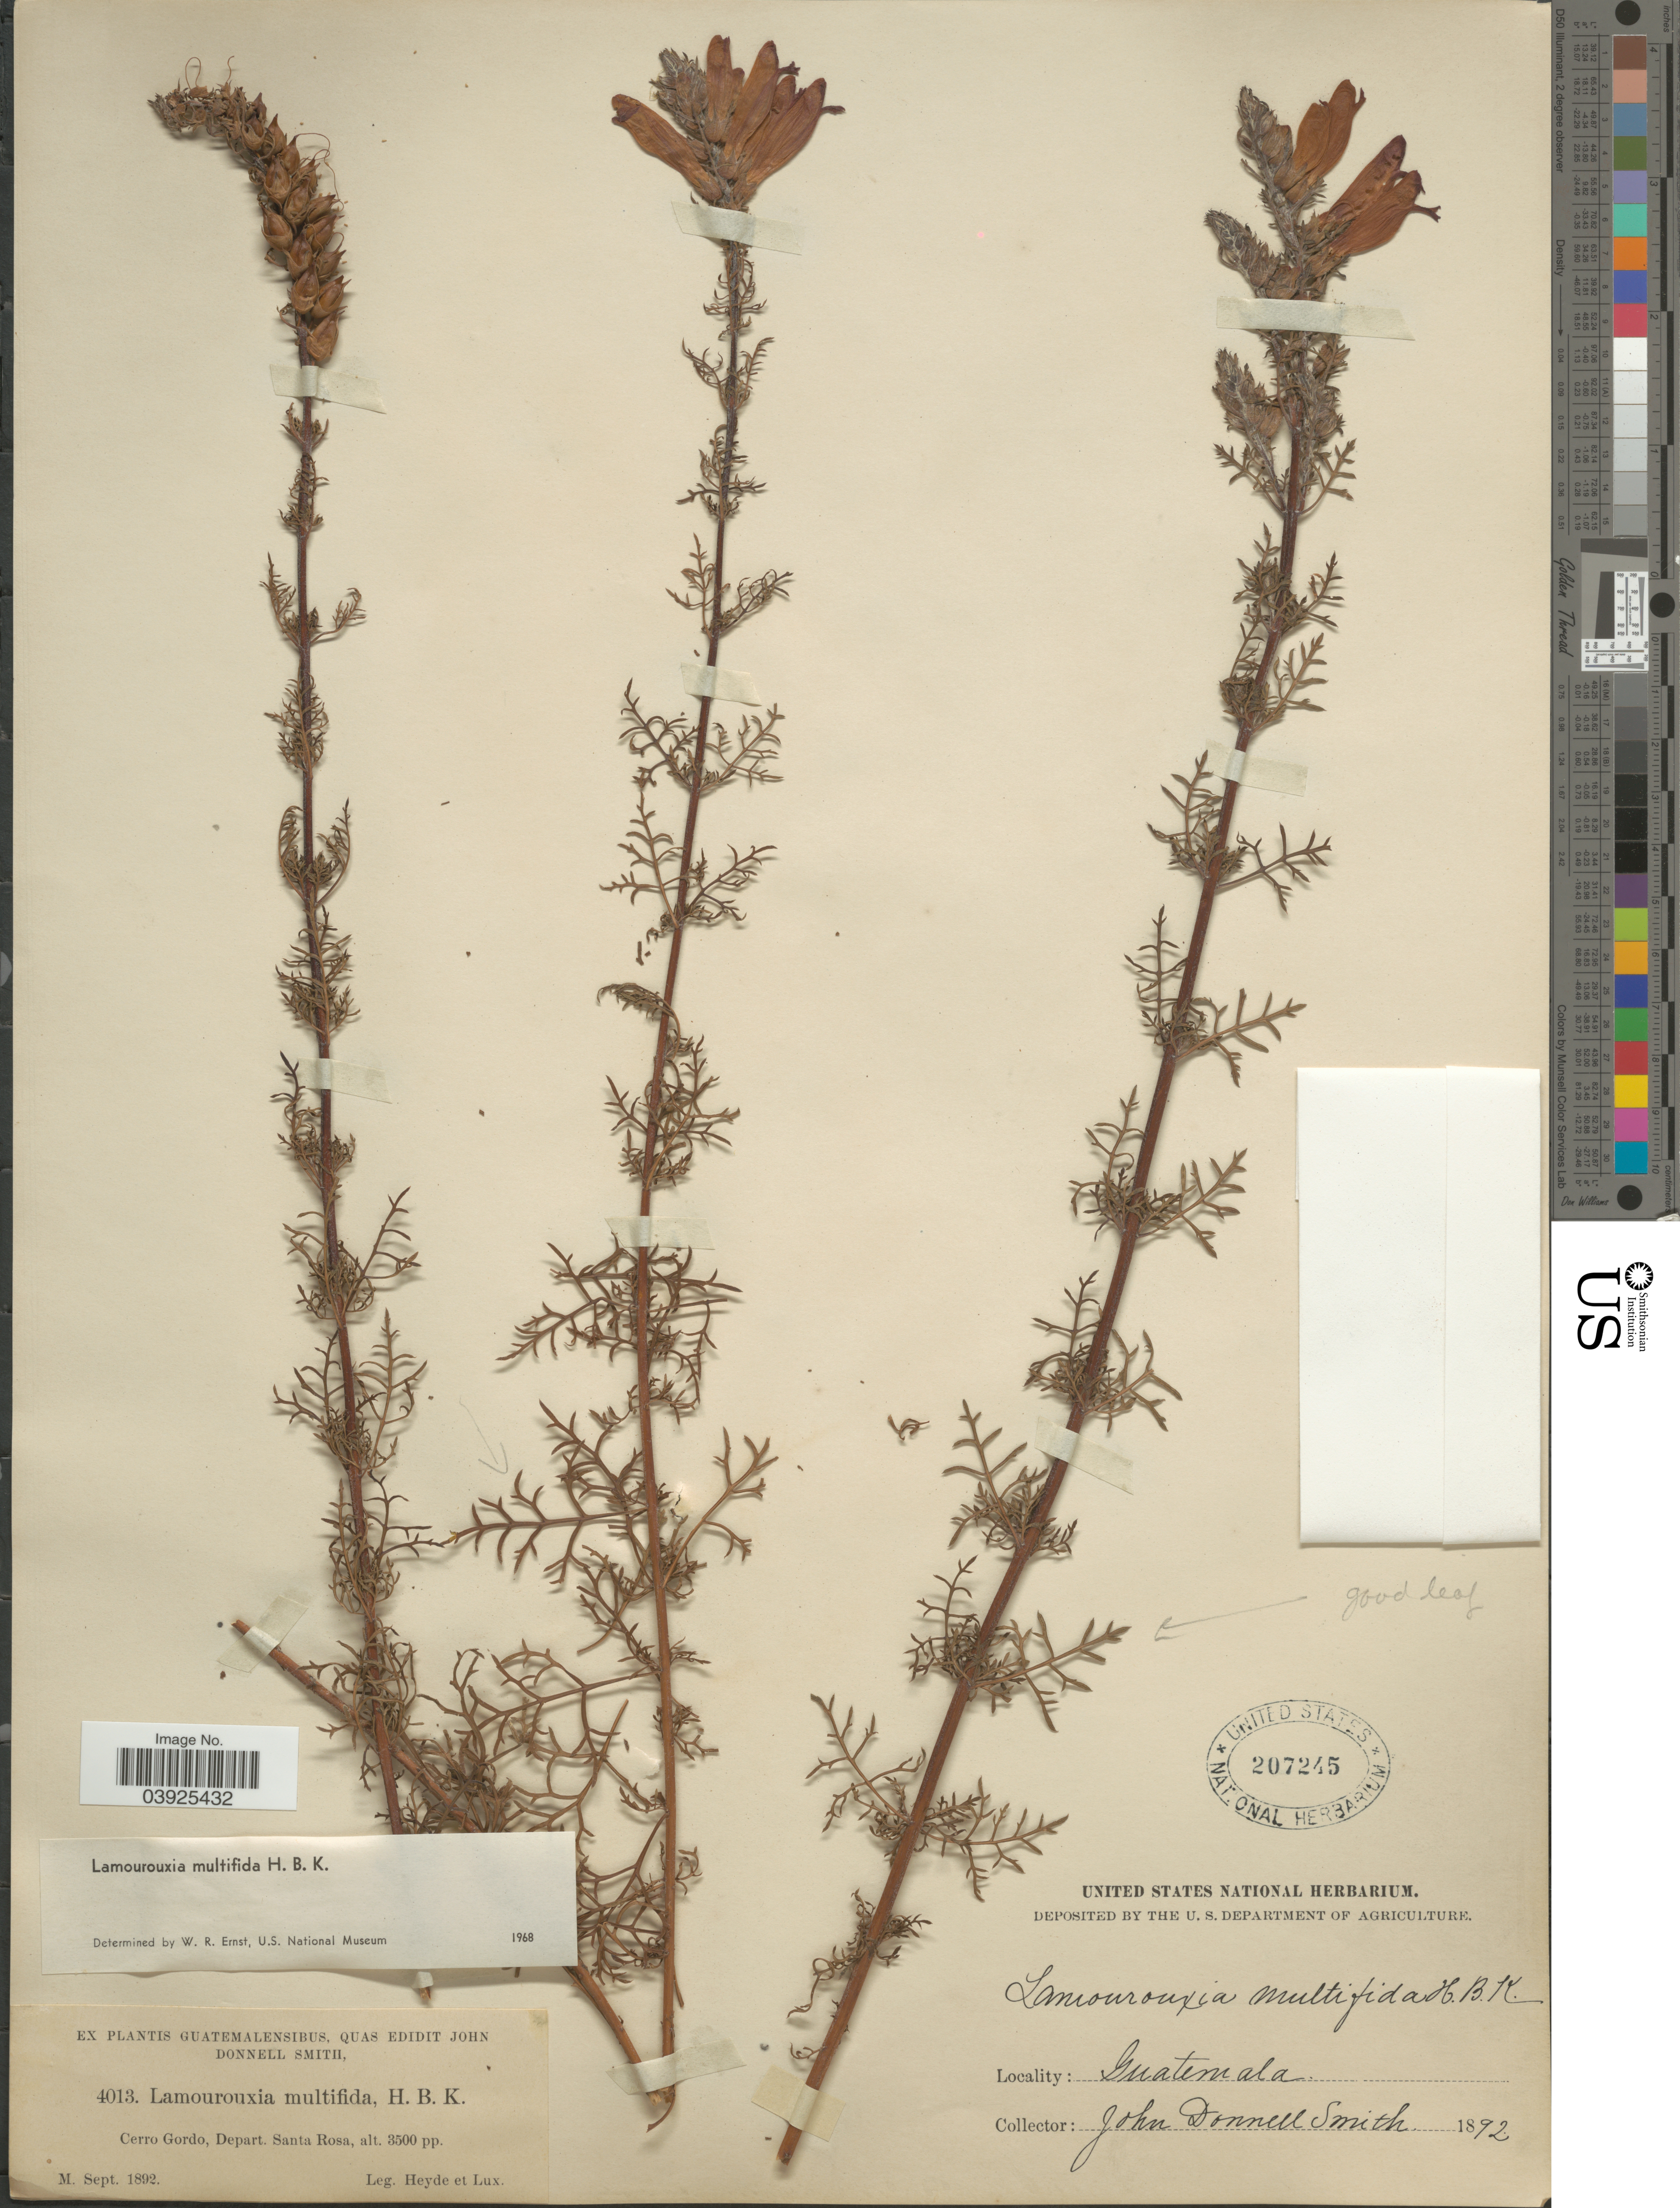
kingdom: Plantae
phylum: Tracheophyta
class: Magnoliopsida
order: Lamiales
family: Orobanchaceae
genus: Lamourouxia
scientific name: Lamourouxia multifida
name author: Kunth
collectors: Heyde & Lux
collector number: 4013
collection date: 1892-09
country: Guatemala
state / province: Santa Rosa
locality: Cerro Gordo, Depart. Santa Rosa.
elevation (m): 1067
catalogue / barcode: US 207245